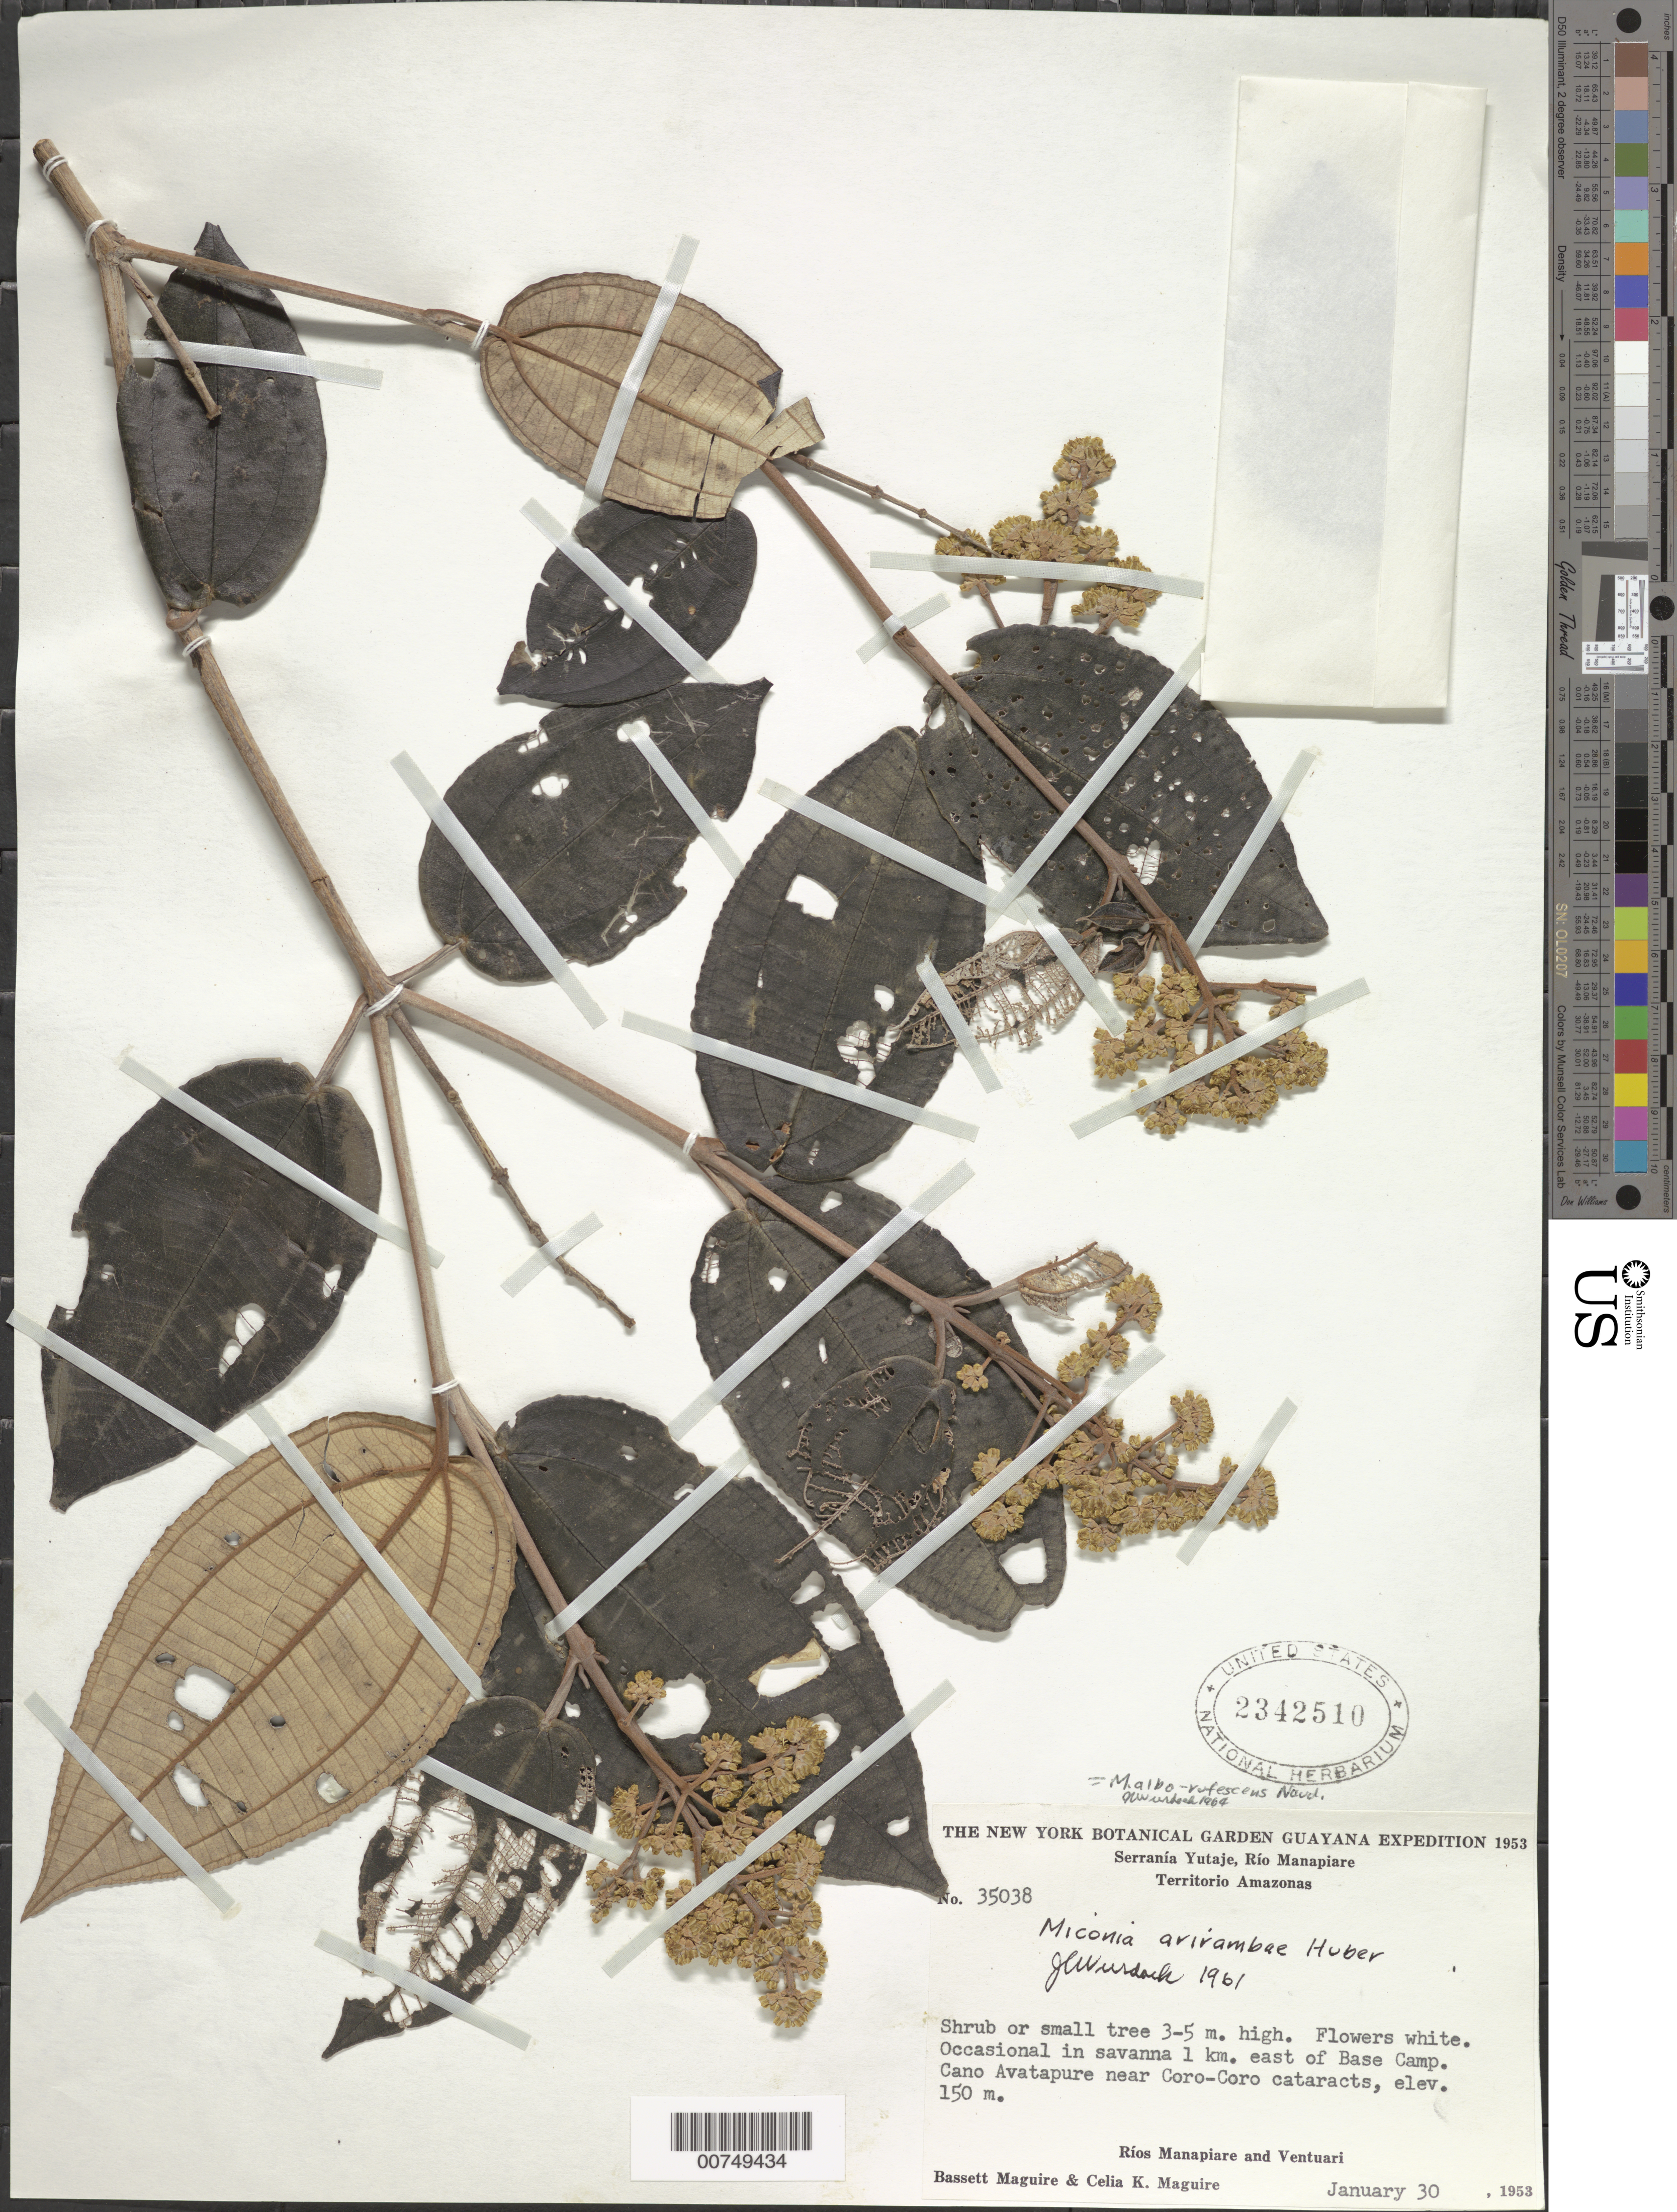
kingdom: Plantae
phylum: Tracheophyta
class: Magnoliopsida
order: Myrtales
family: Melastomataceae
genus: Miconia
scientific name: Miconia alborufescens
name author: Naudin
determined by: Wurdack, John J., (US), US (UNITED STATES)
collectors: B. Maguire & C. K. Maguire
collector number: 35038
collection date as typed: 30-Jan-53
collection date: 1953-01-30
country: Venezuela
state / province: Amazonas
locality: Serranía Yutajé, Ríos Manapiare and Ventuari; 1 km east of Base Camp, Caño Avatapure near Coro-Coro cataracts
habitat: Savanna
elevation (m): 150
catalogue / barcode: US 2342510